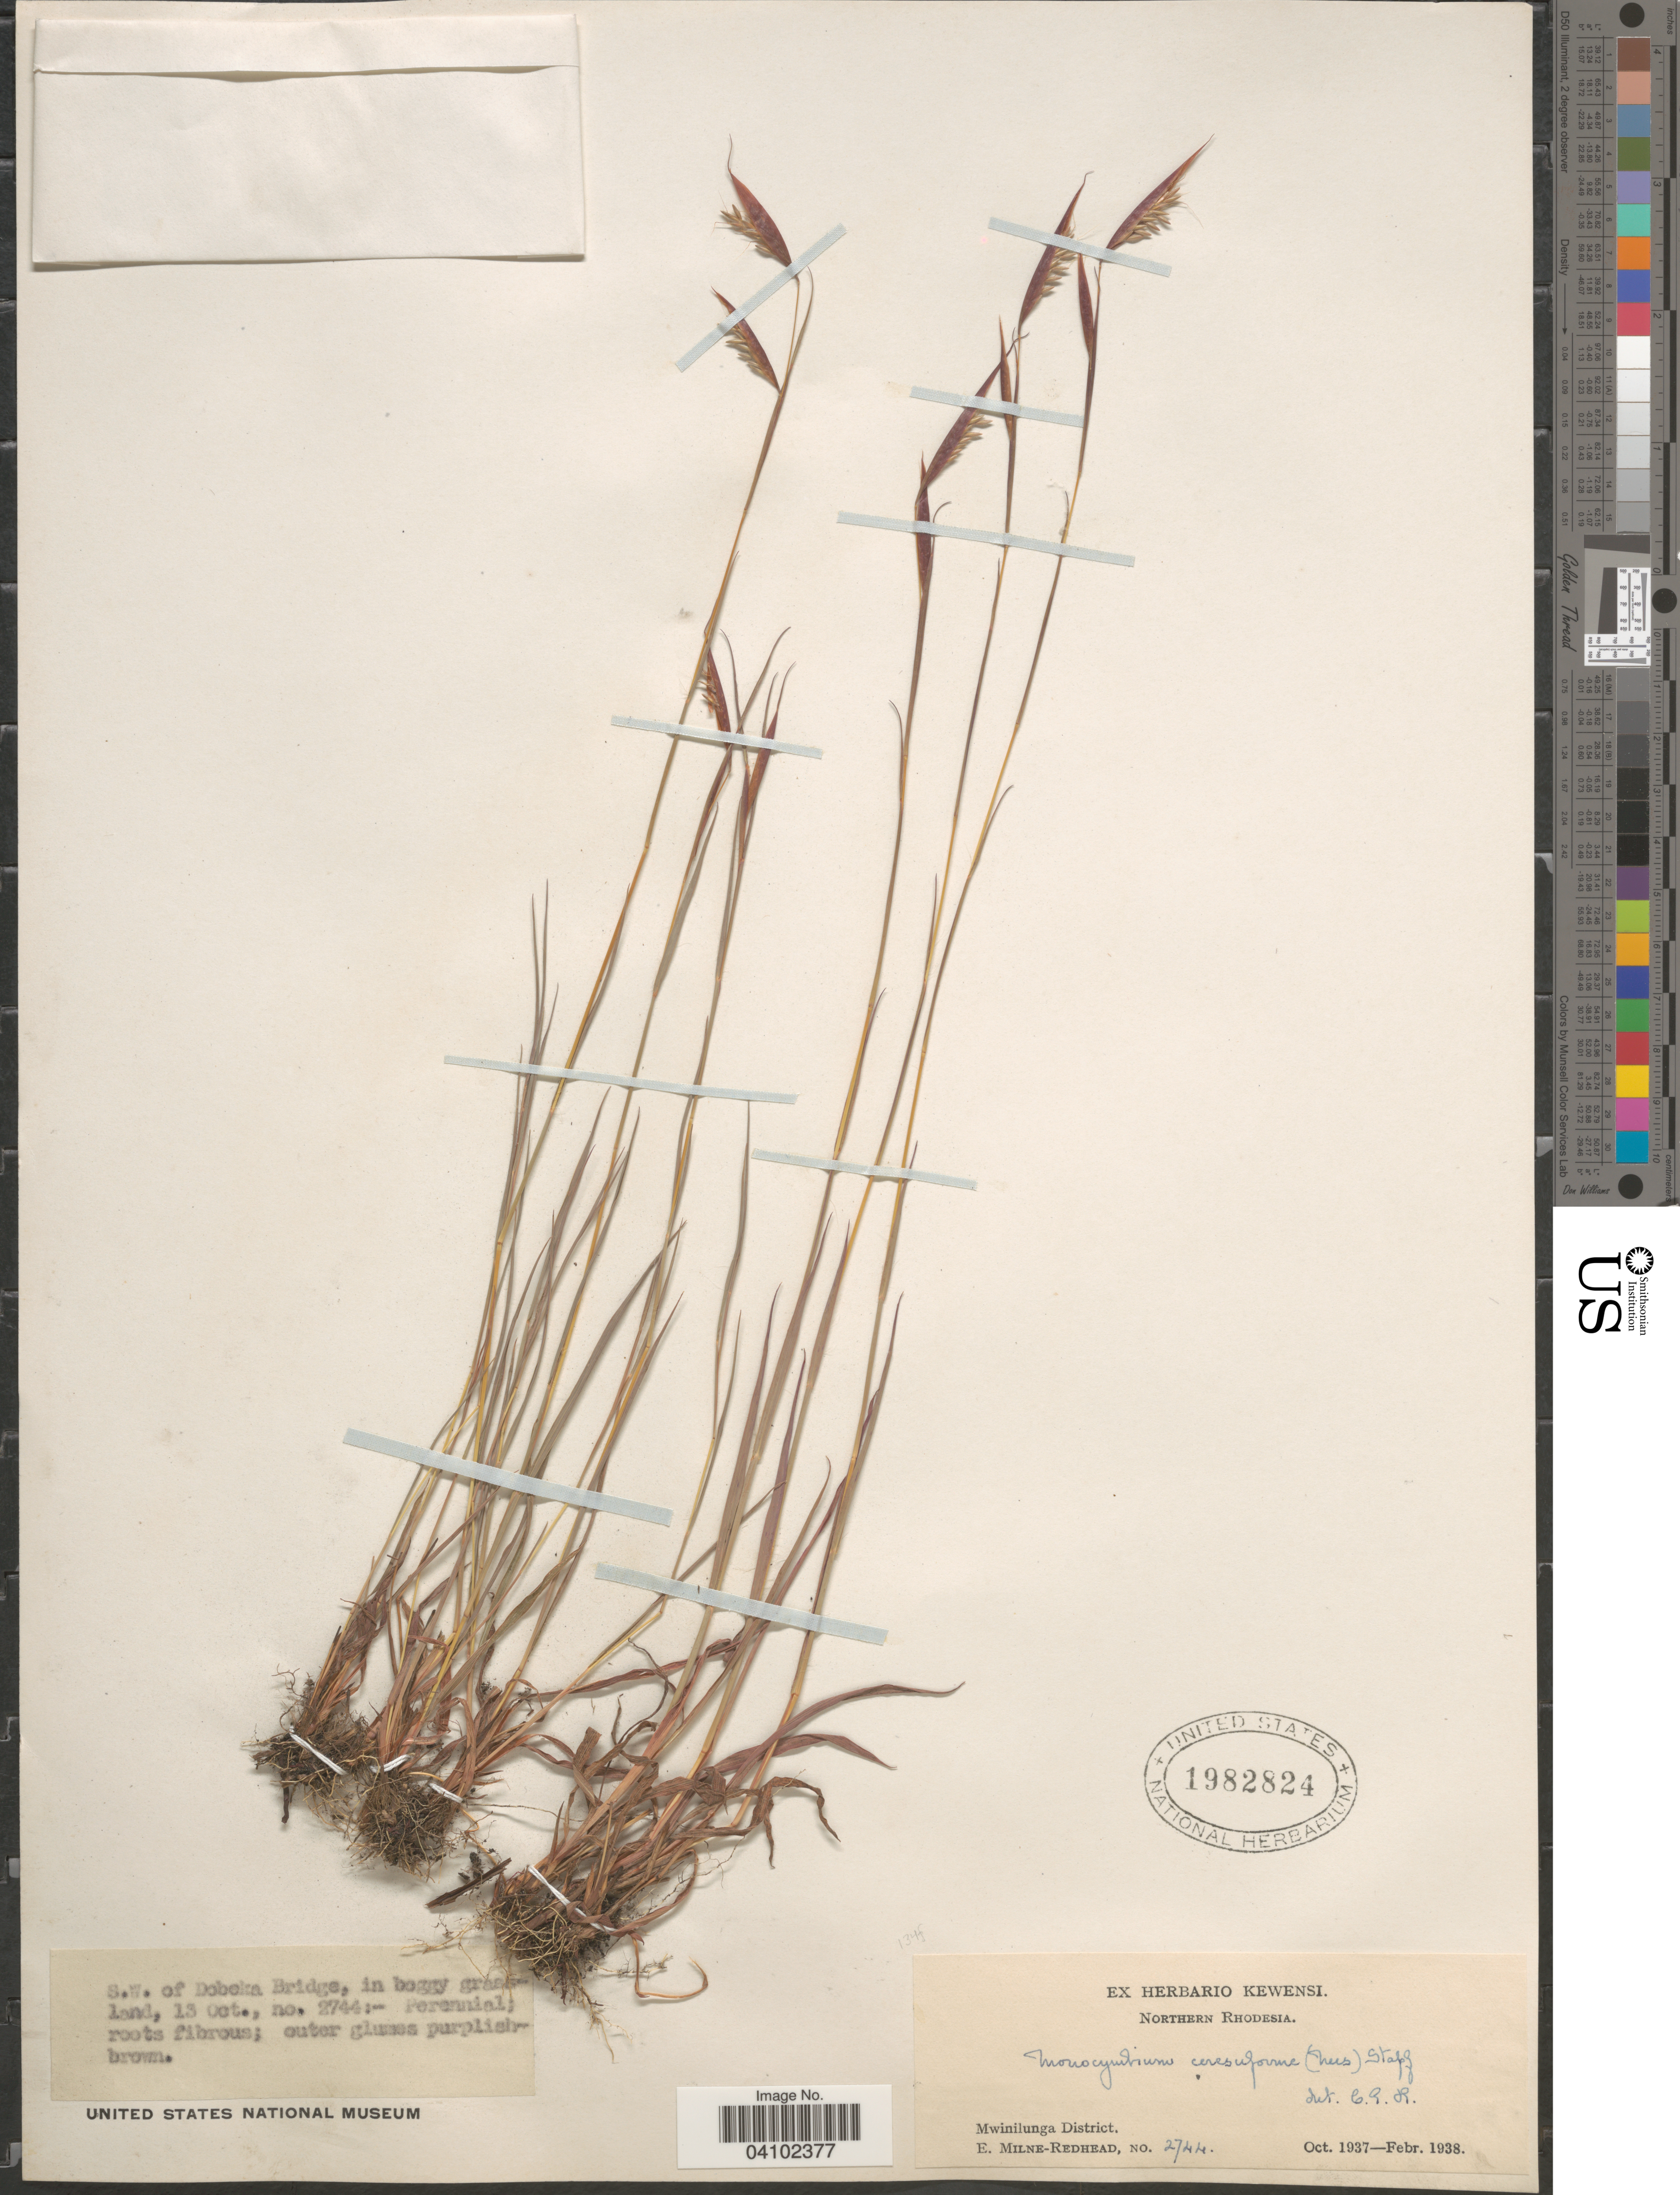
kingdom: Plantae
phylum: Tracheophyta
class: Liliopsida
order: Poales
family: Poaceae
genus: Monocymbium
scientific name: Monocymbium ceresiiforme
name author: (Nees) Stapf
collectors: E. W. Milne-Redhead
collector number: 2744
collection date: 1937-10-13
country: Zambia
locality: Northern Rhodesia. S.W. of Dobeka Bridge.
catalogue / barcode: US 1982824